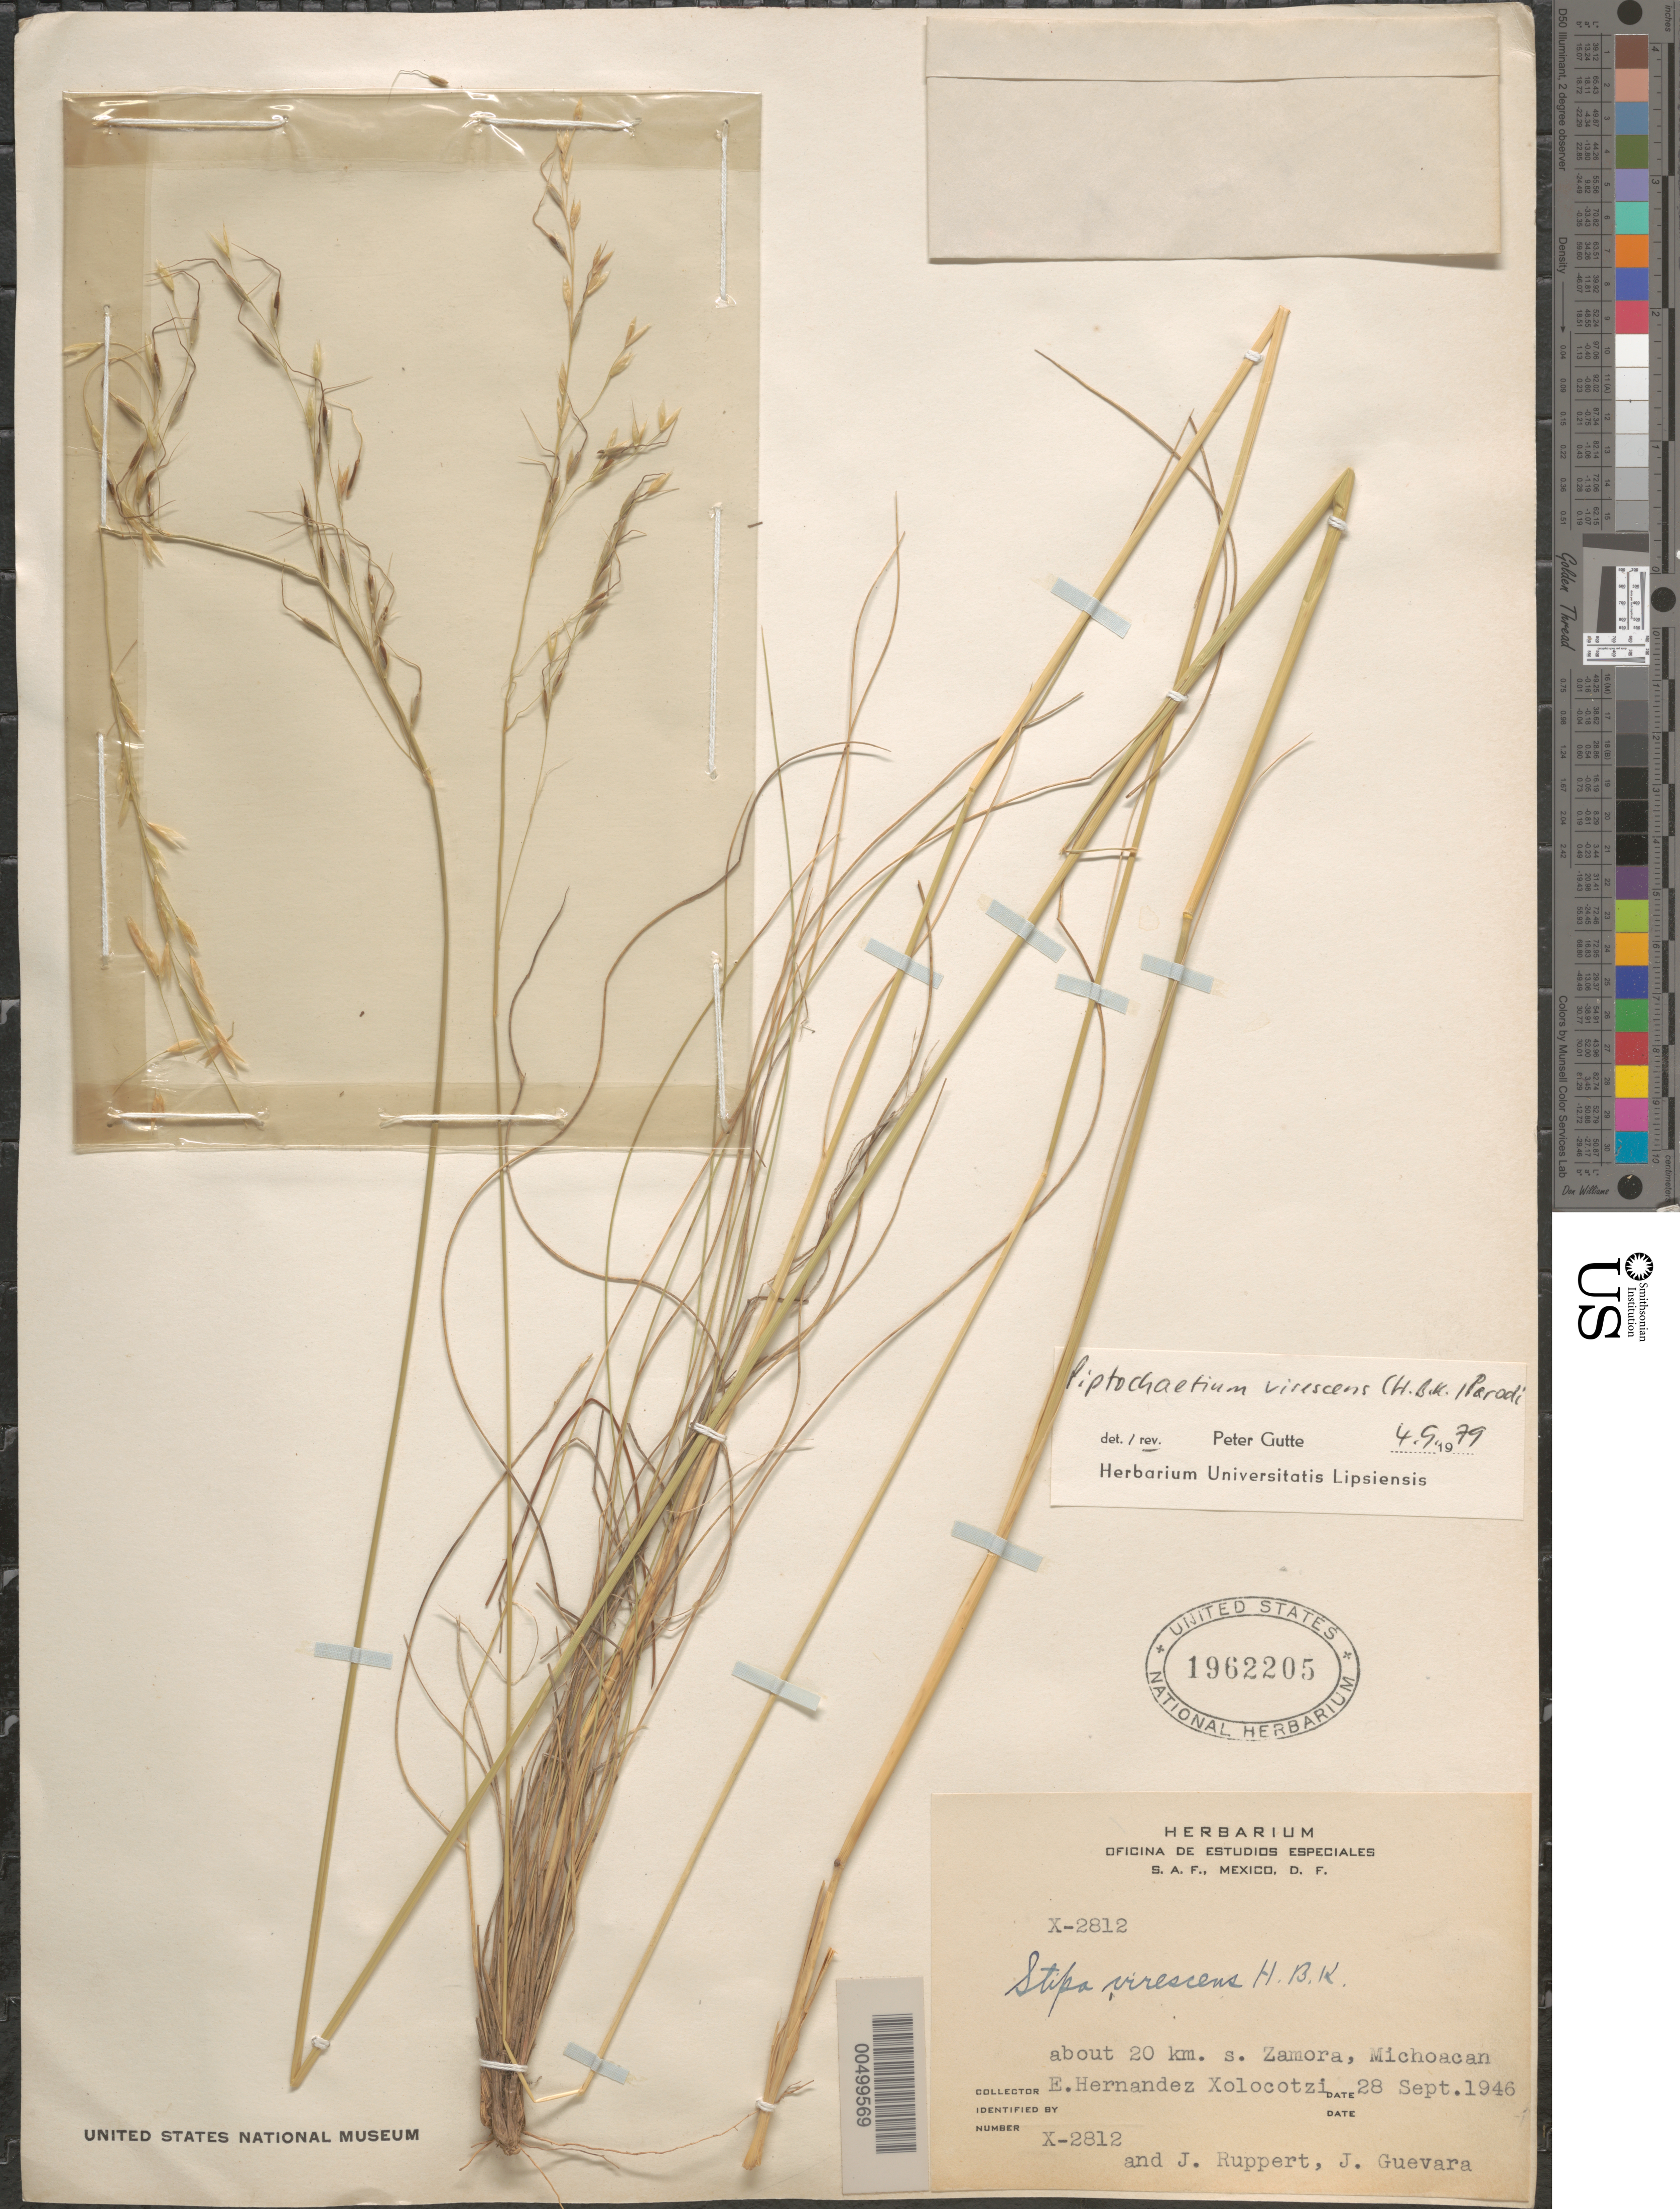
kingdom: Plantae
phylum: Tracheophyta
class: Liliopsida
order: Poales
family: Poaceae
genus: Piptochaetium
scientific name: Piptochaetium virescens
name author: (Kunth) Parodi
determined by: Gutte, P.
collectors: E. I. Hernández-X., J. Ruppert & J. Guevara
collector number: X-2812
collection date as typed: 28 Sep 1946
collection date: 1946-09-28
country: Mexico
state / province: Michoacán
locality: About 20 km S Zamora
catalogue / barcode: US 1962205